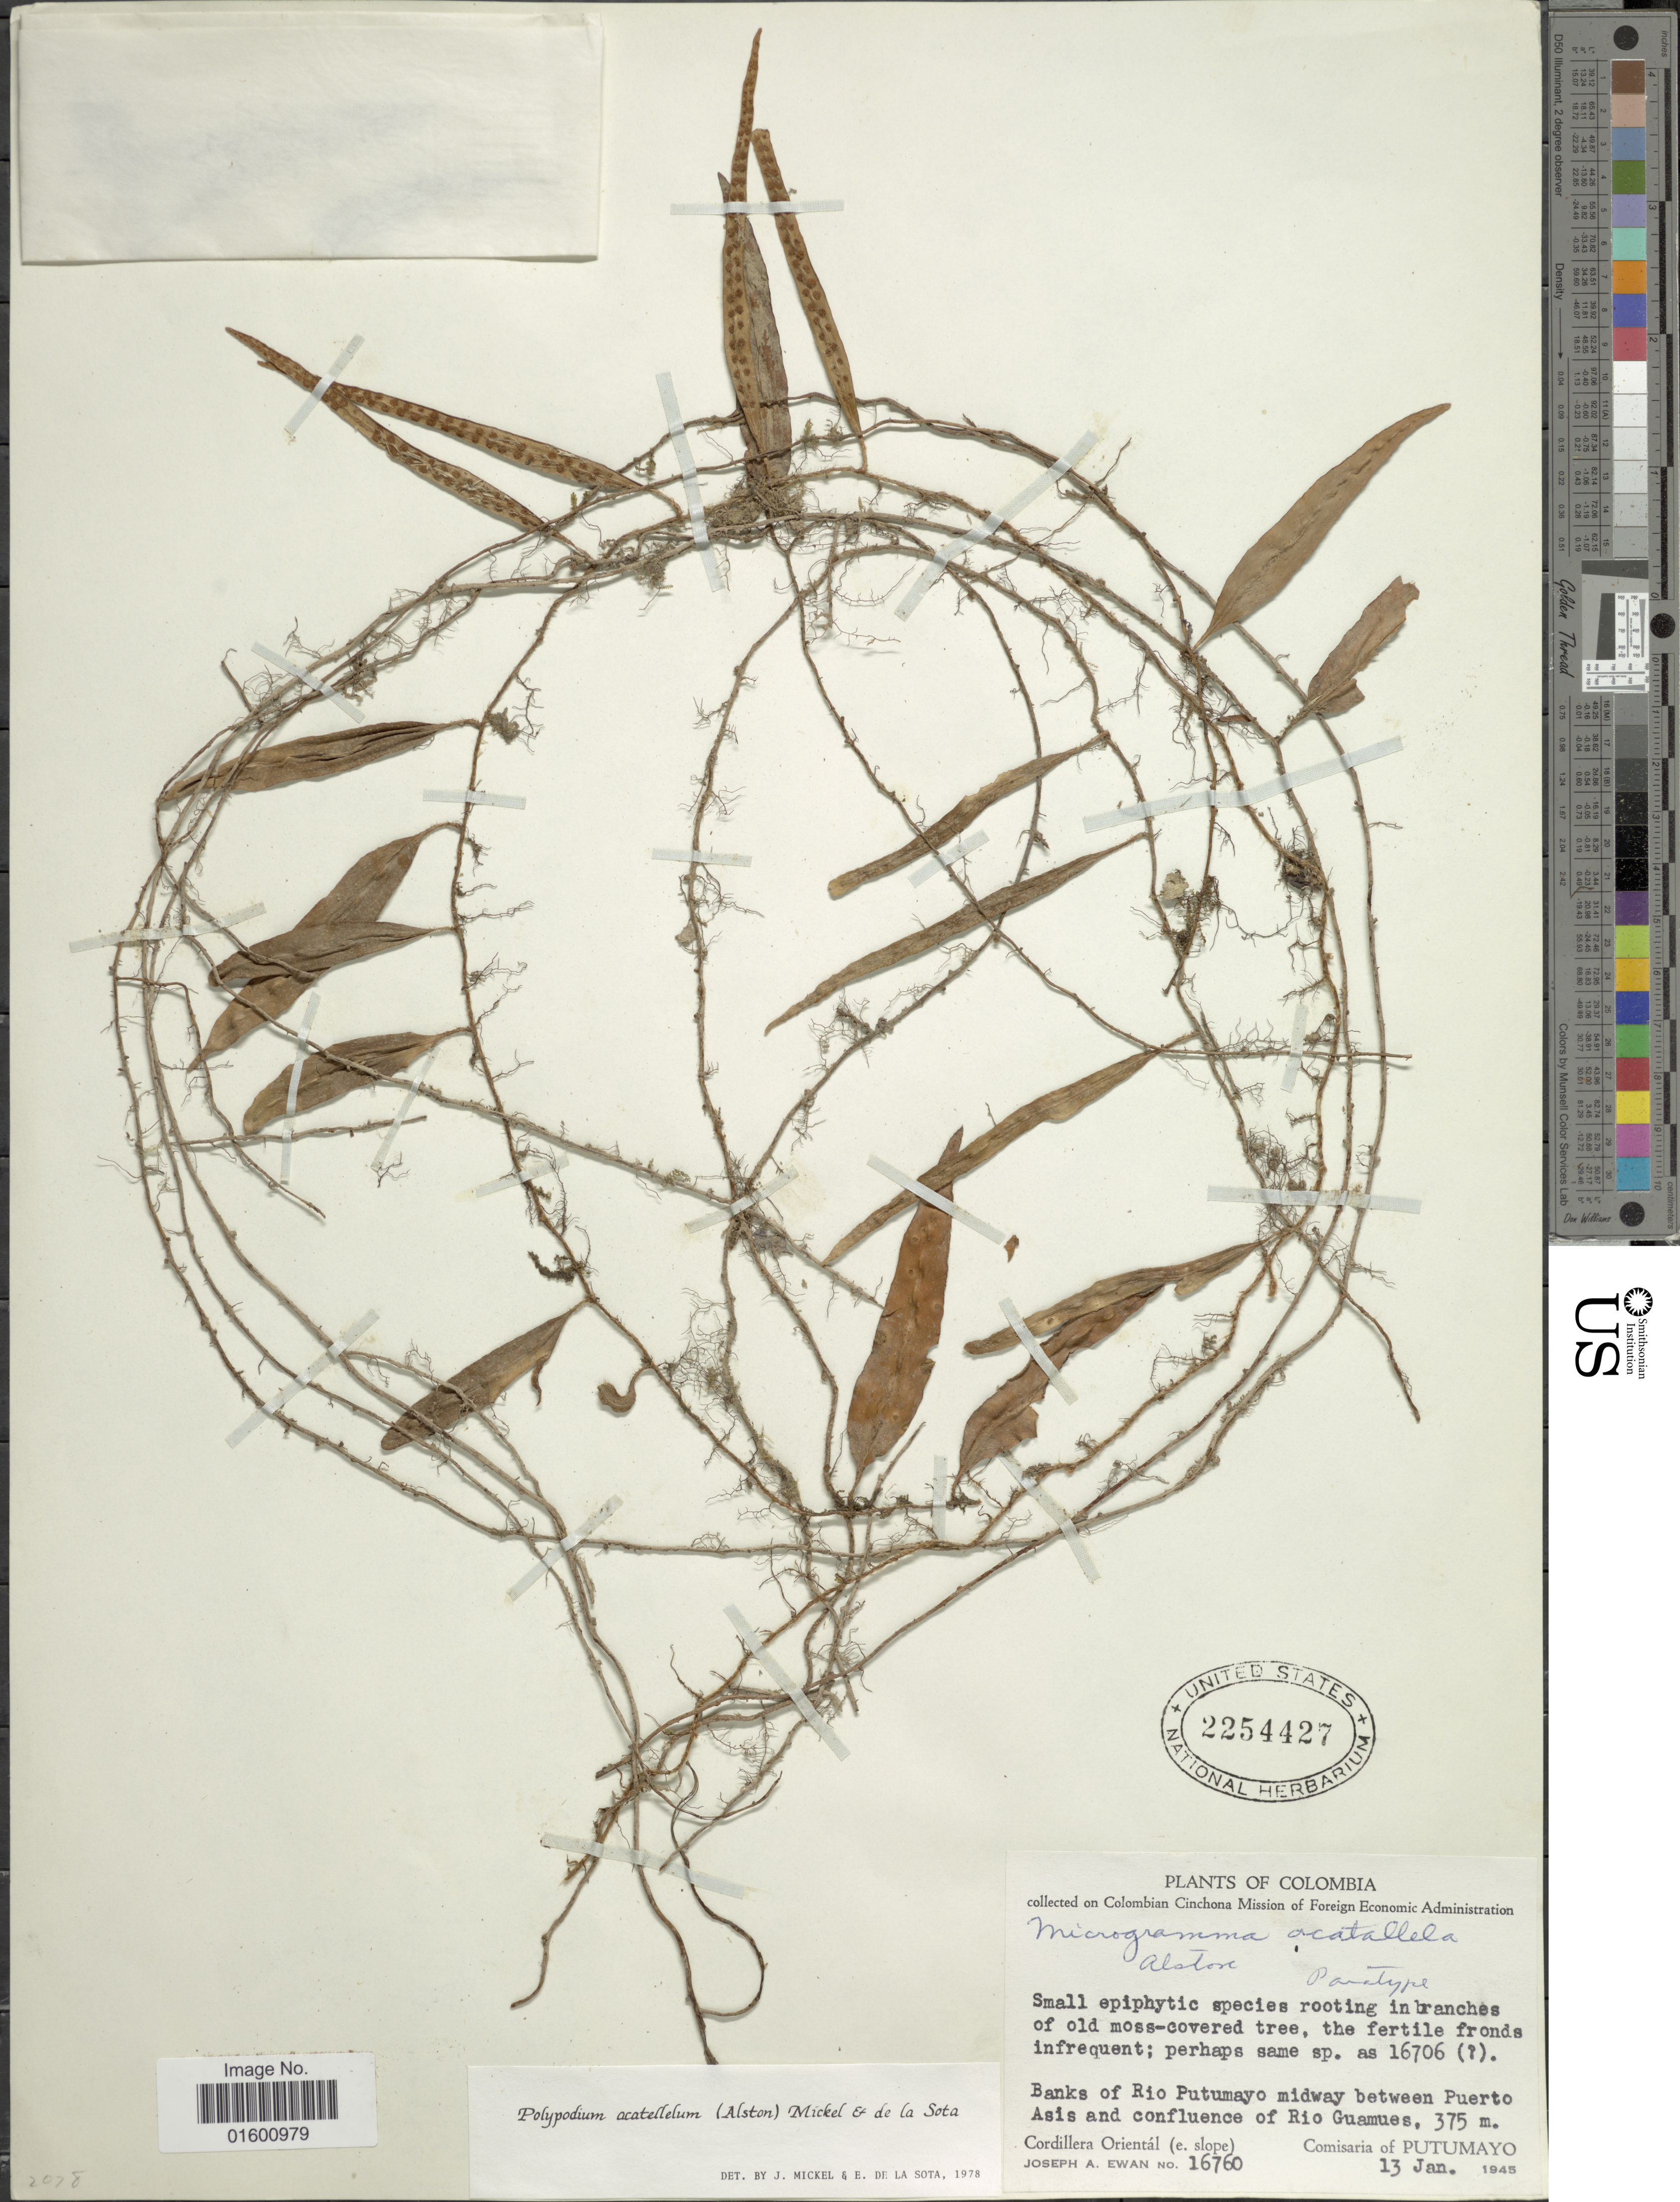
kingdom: Plantae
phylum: Tracheophyta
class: Polypodiopsida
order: Polypodiales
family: Polypodiaceae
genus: Microgramma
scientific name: Microgramma acatallela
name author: Alston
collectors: J. A. Ewan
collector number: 16760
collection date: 1945-01-13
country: Colombia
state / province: Putumayo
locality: Banks of Rio Putumayo midway between Puerto Asis and confluence of Rio Guames, Cordillera Oriental (e. slope)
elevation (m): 375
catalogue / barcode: US 2254427